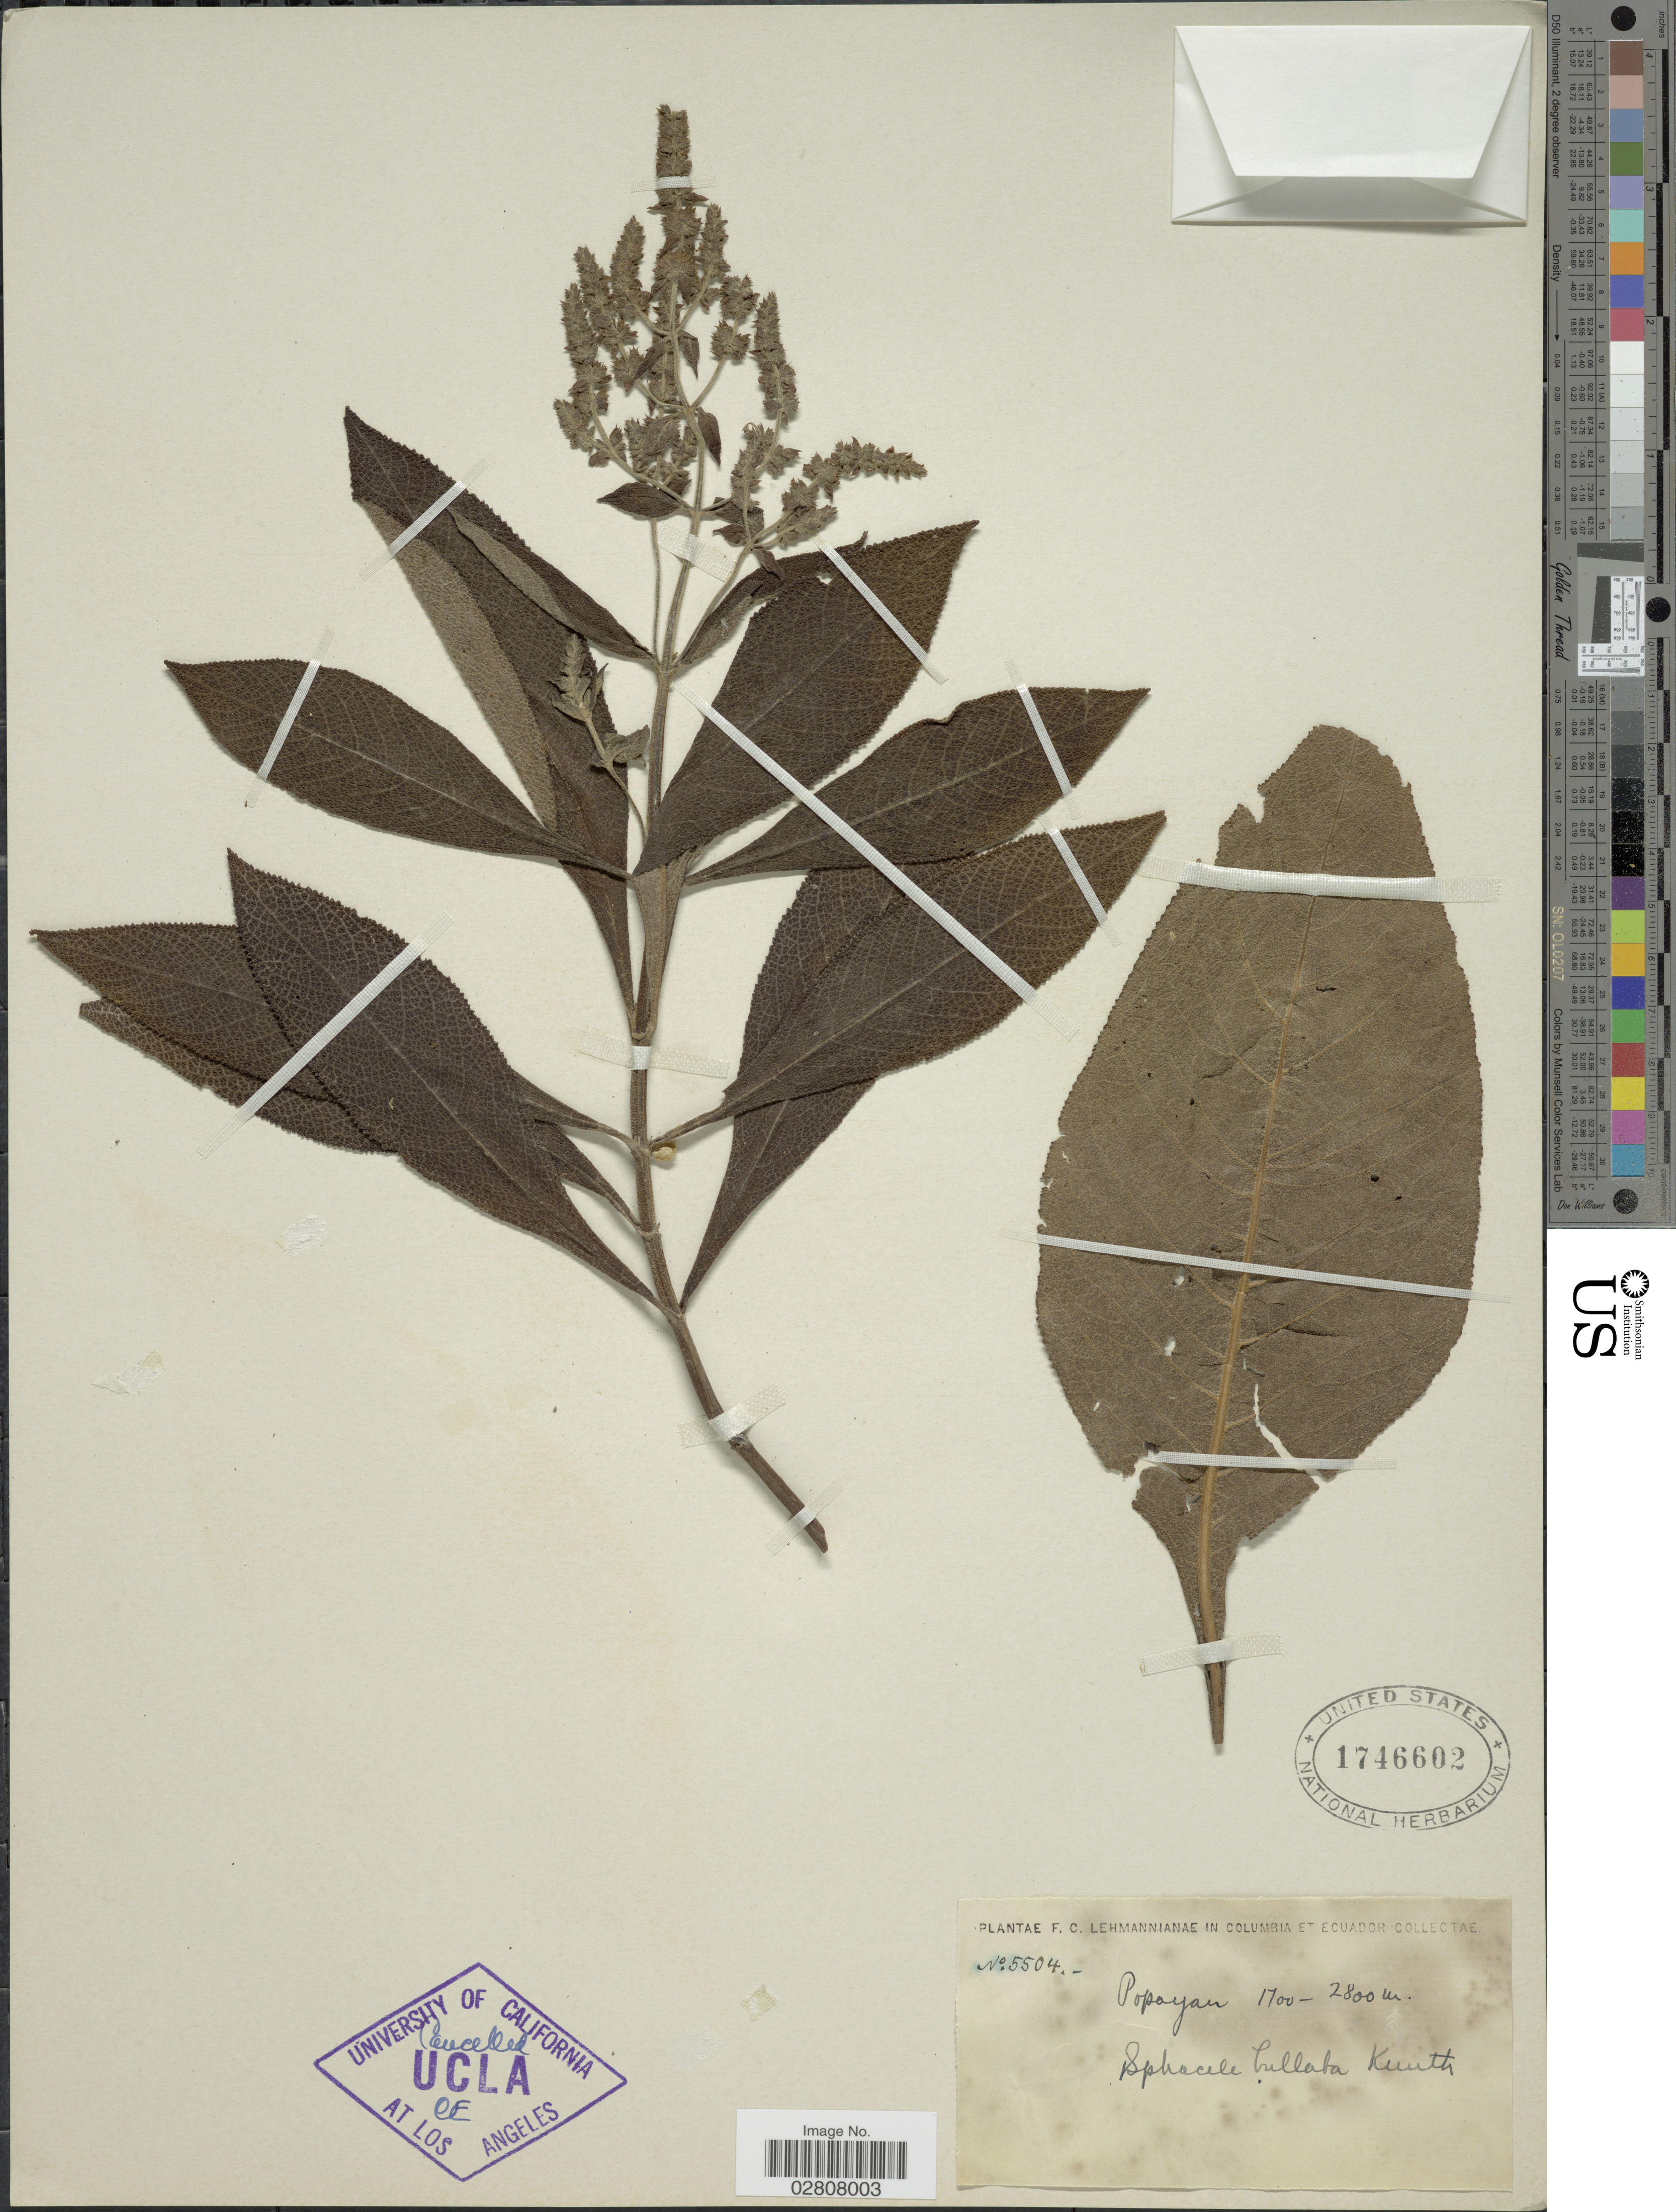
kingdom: Plantae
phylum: Tracheophyta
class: Magnoliopsida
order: Lamiales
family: Lamiaceae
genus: Lepechinia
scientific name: Lepechinia bullata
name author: (Kunth) Epling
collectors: F. C. Lehmann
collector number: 5504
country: Colombia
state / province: Cauca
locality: Columbia et Ecuador. Popayan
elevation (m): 1700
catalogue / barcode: US 1746602